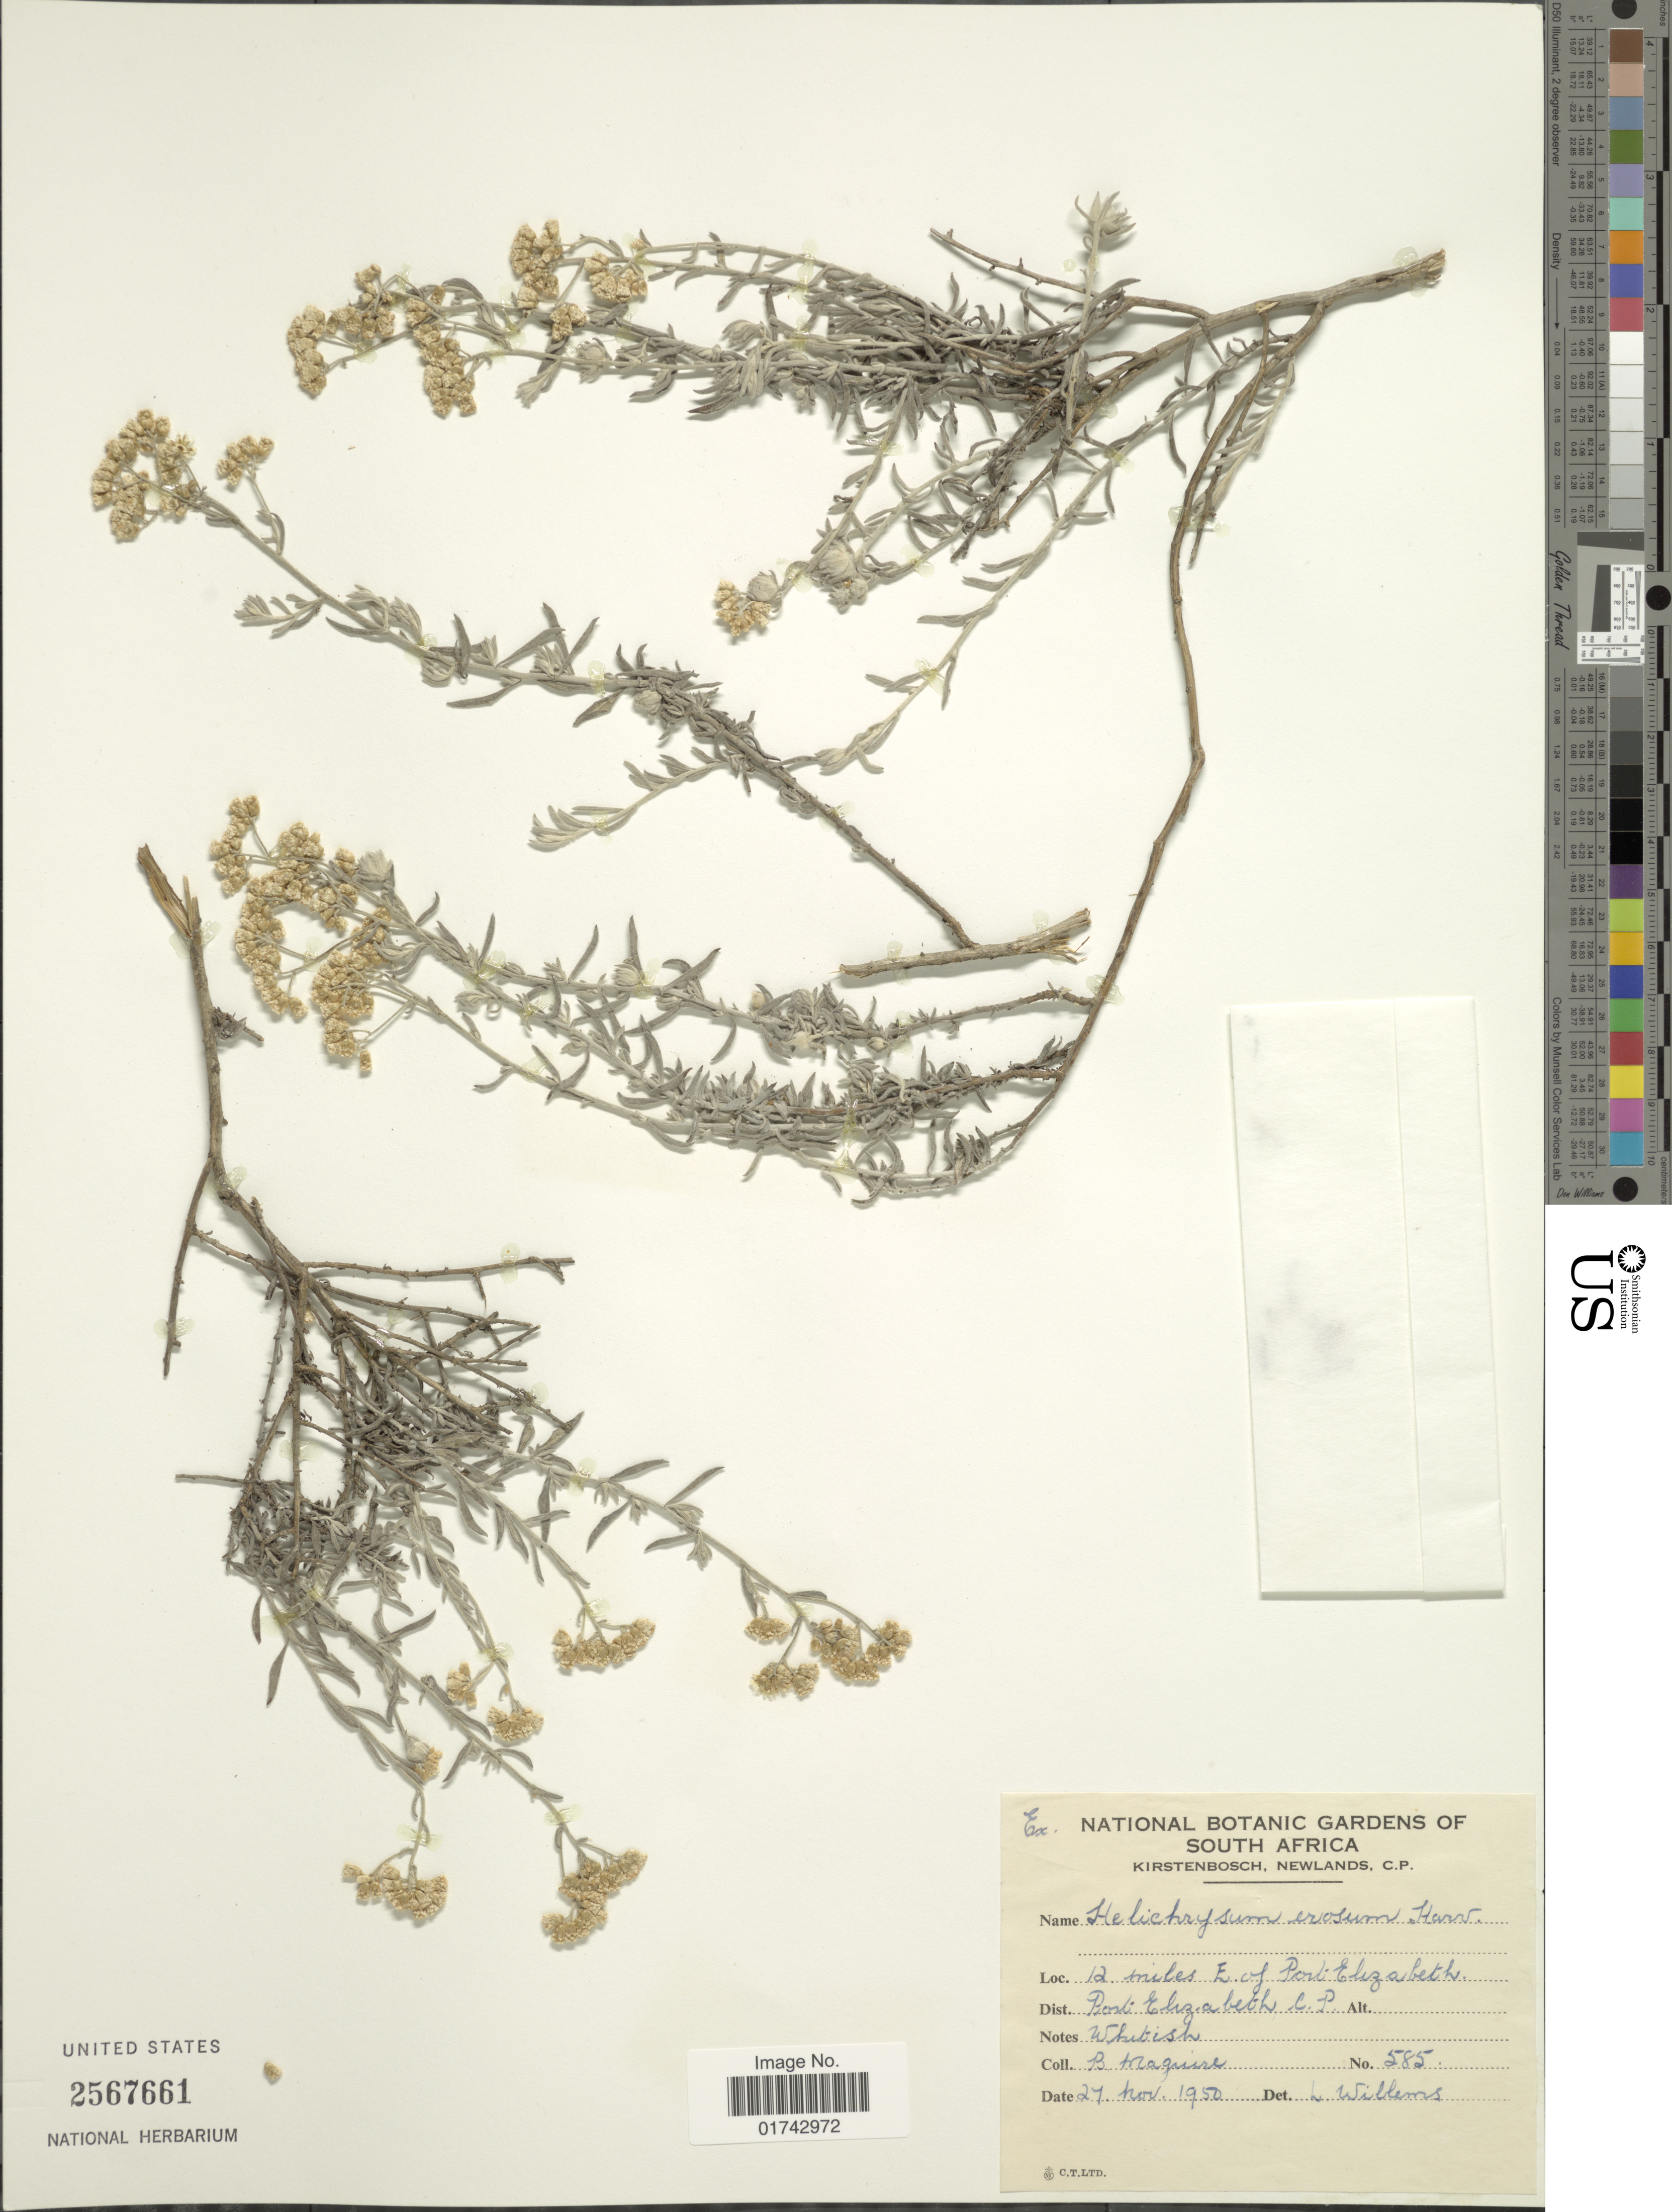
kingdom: Plantae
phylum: Tracheophyta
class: Magnoliopsida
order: Asterales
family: Asteraceae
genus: Helichrysum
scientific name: Helichrysum erosum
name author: Harv.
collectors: B. Maguire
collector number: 585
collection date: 1950-11-27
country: South Africa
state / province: Eastern Cape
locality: C.P. 12 miles Elizabeth C. P.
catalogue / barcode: US 2567661